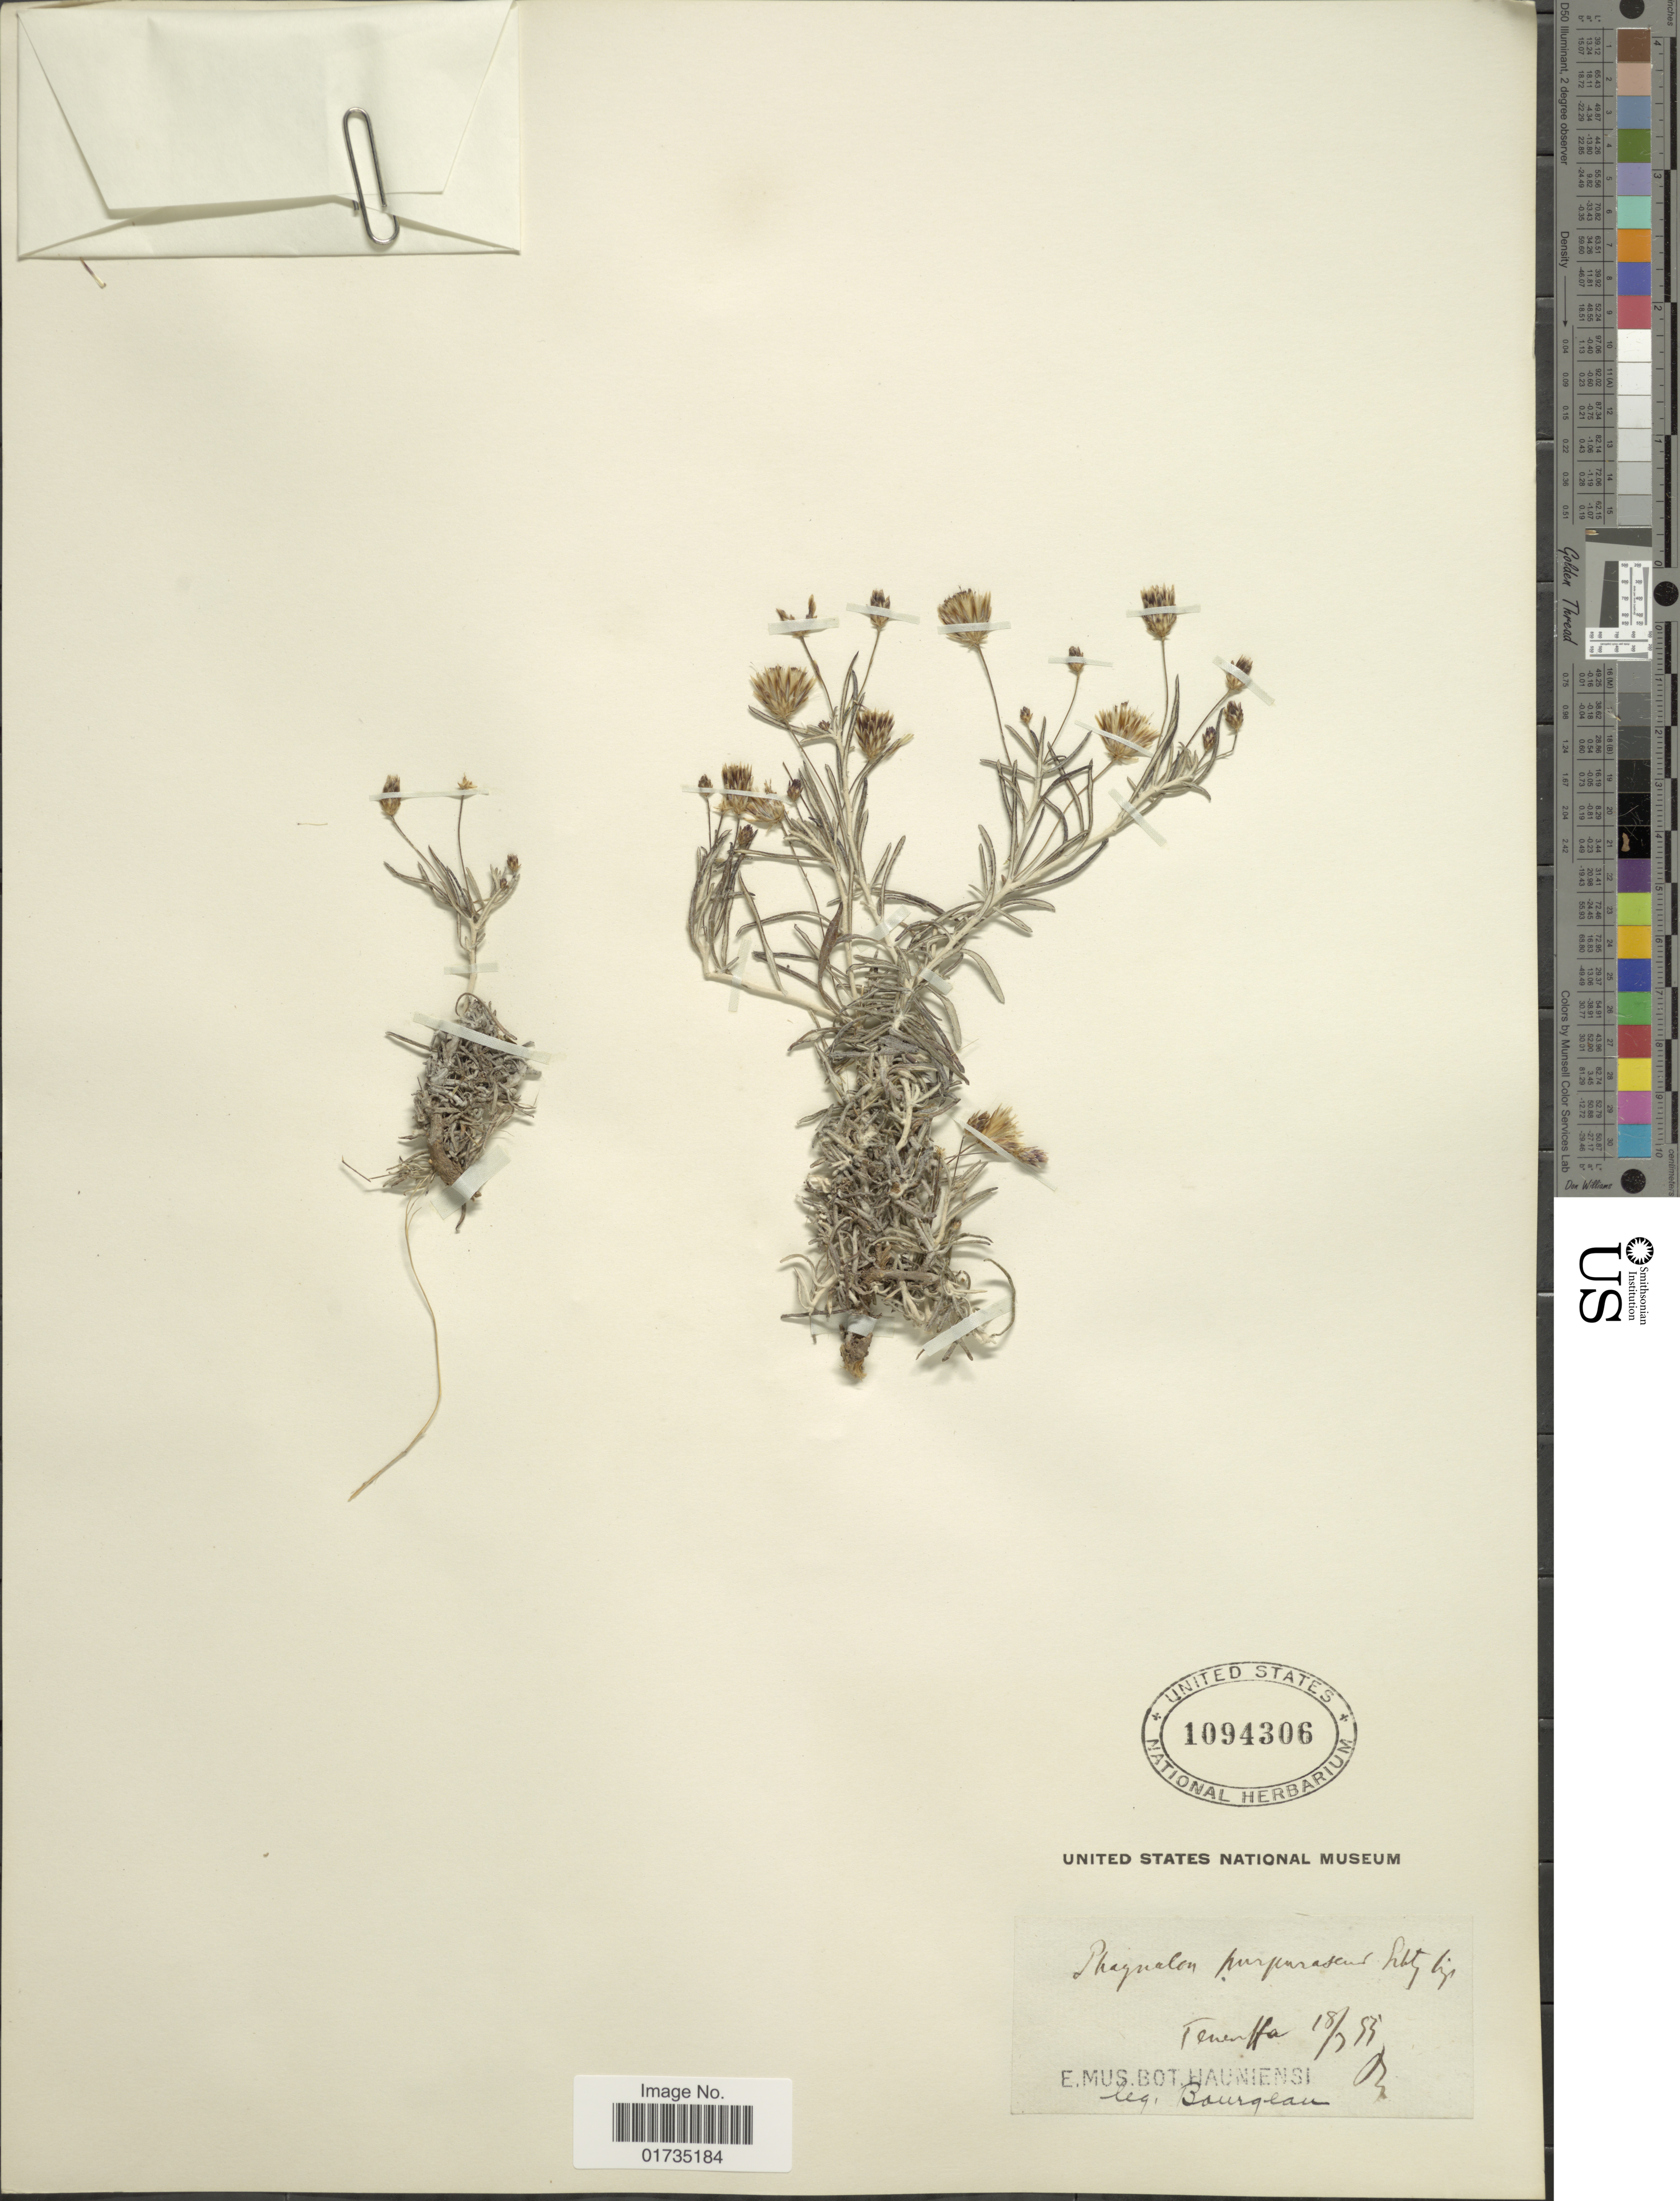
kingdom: Plantae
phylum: Tracheophyta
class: Magnoliopsida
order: Asterales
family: Asteraceae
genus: Phagnalon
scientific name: Phagnalon purpurascens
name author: Sch. Bip.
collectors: Bourgeau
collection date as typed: Transcribed d/m/y: 18/3/53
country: Spain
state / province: Canarias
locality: Tenerife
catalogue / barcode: US 10954306